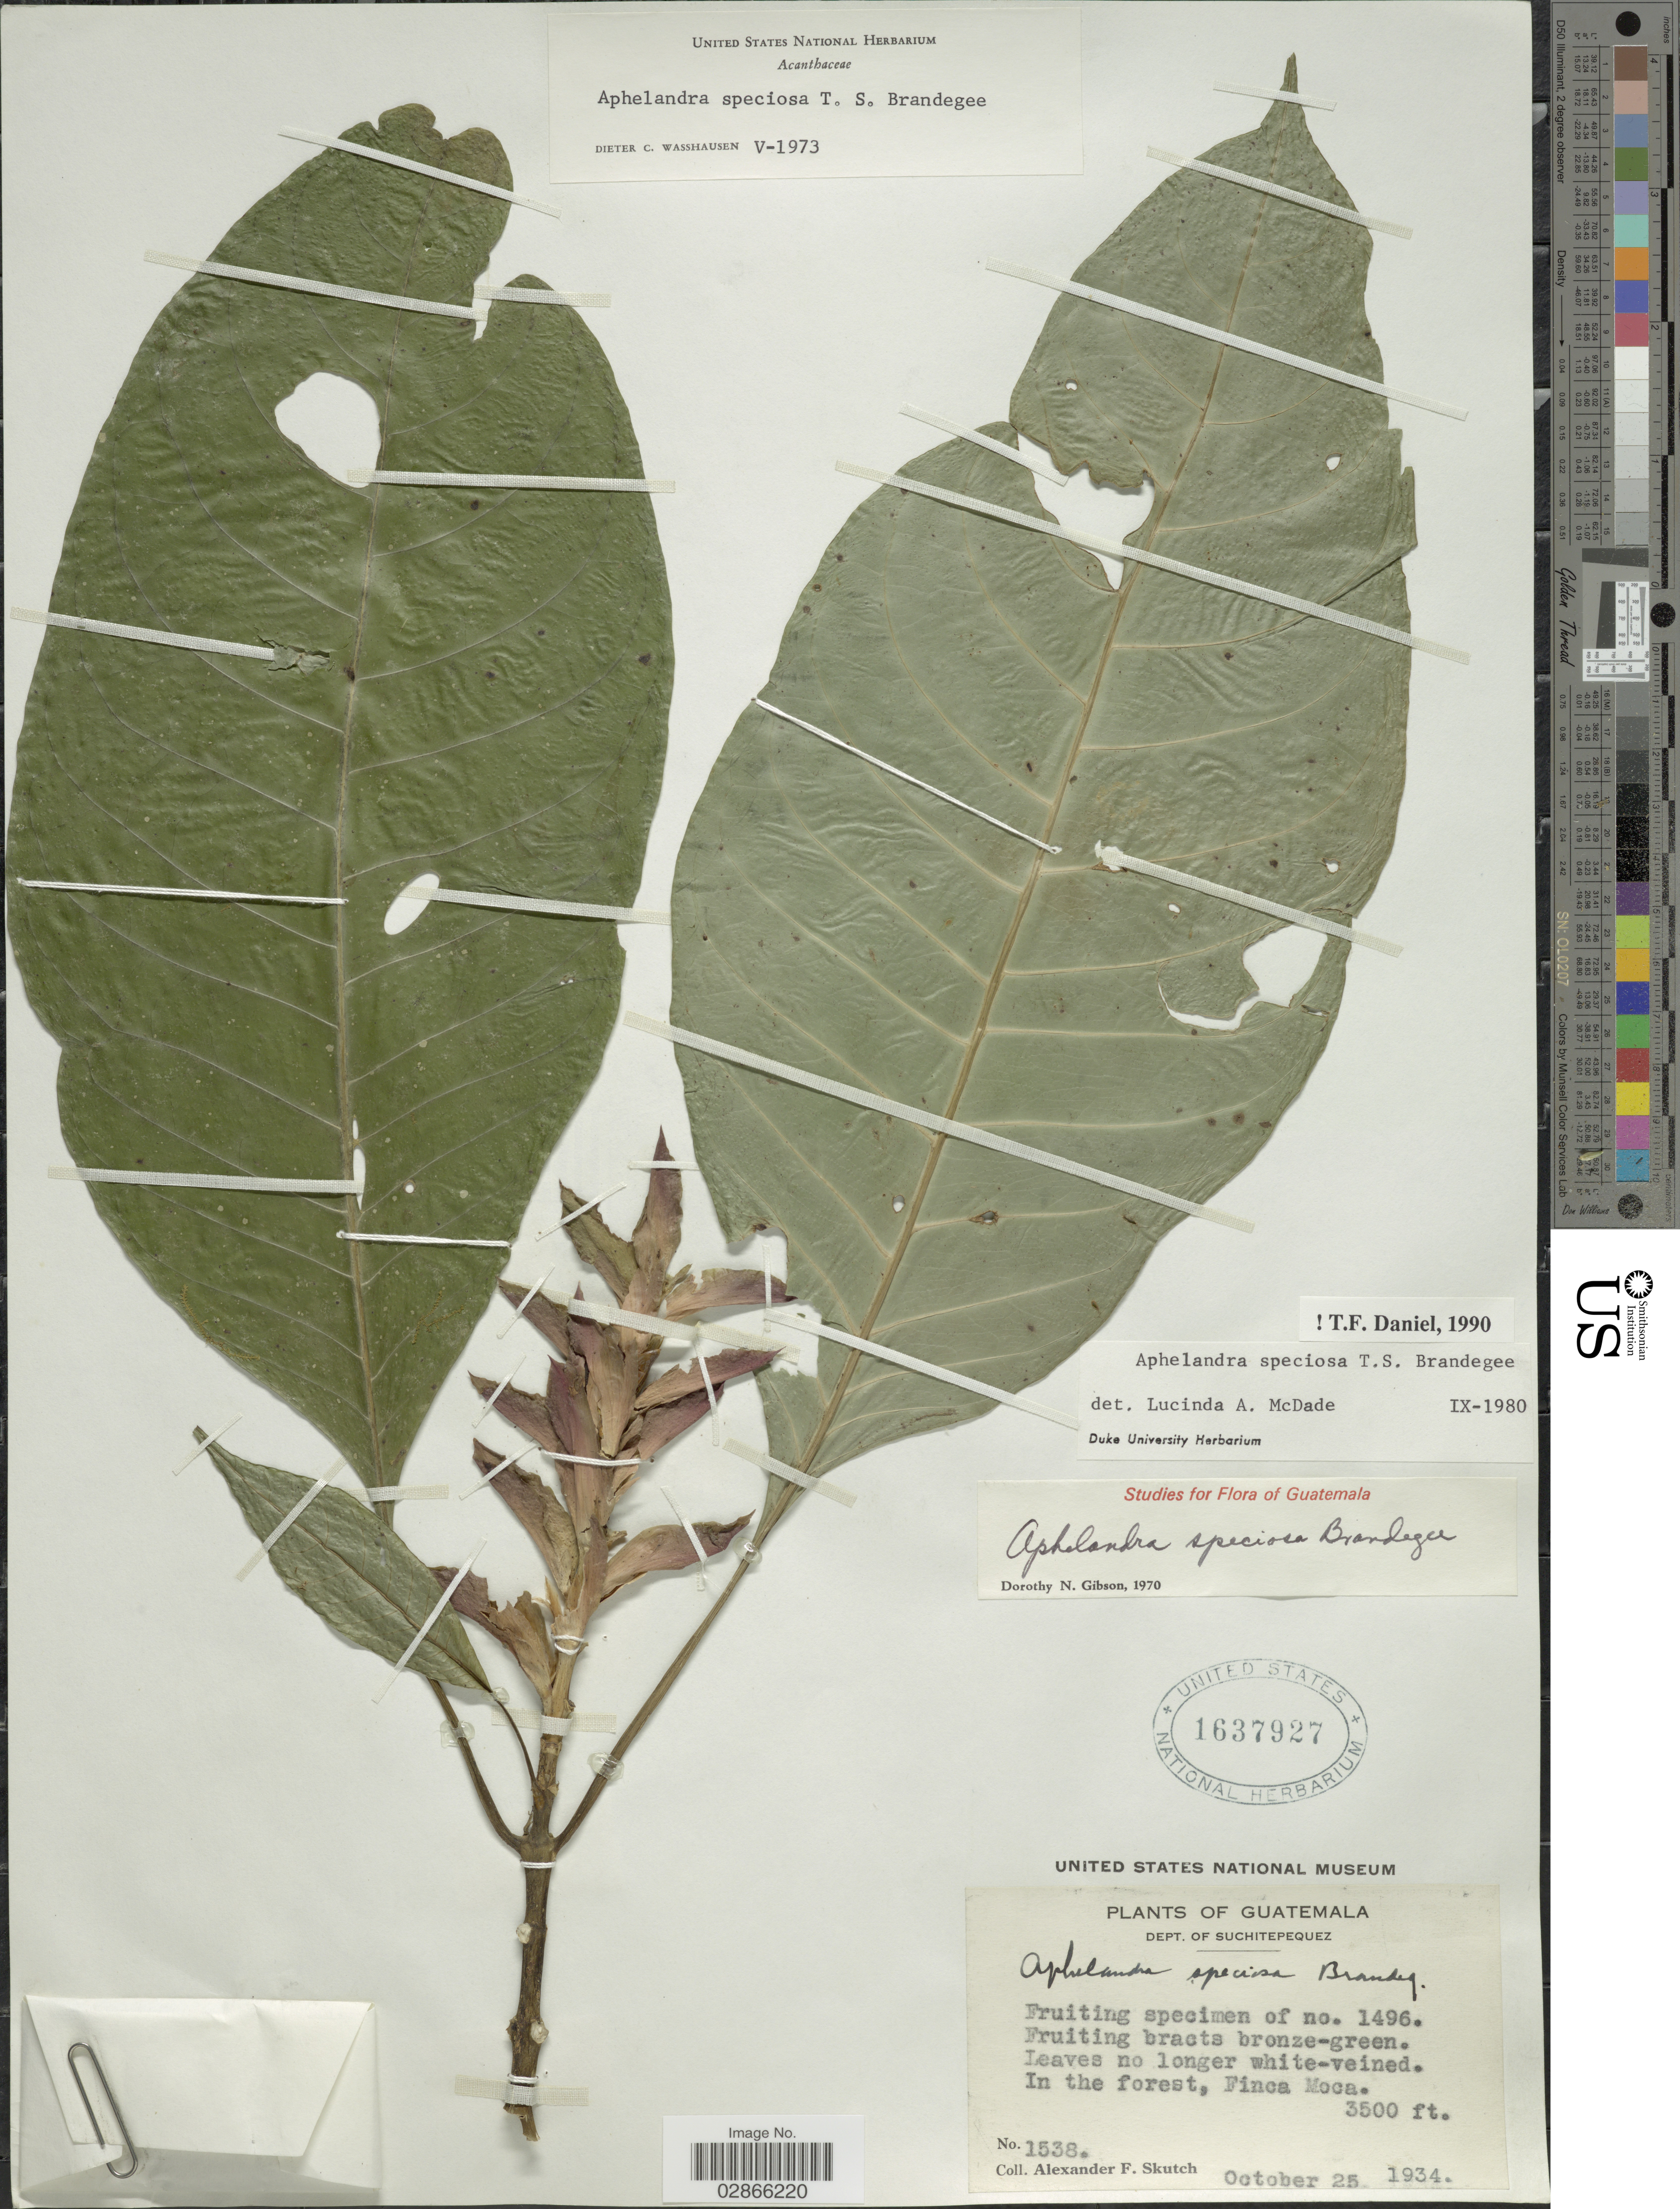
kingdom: Plantae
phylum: Tracheophyta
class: Magnoliopsida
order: Lamiales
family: Acanthaceae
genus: Aphelandra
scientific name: Aphelandra speciosa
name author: Brandegee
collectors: A. F. Skutch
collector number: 1538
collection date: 1934-10-25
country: Guatemala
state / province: Suchitepéquez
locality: Dept. of Suchitepequez. In the forest, Finca Moca.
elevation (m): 1067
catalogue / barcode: US 1637927